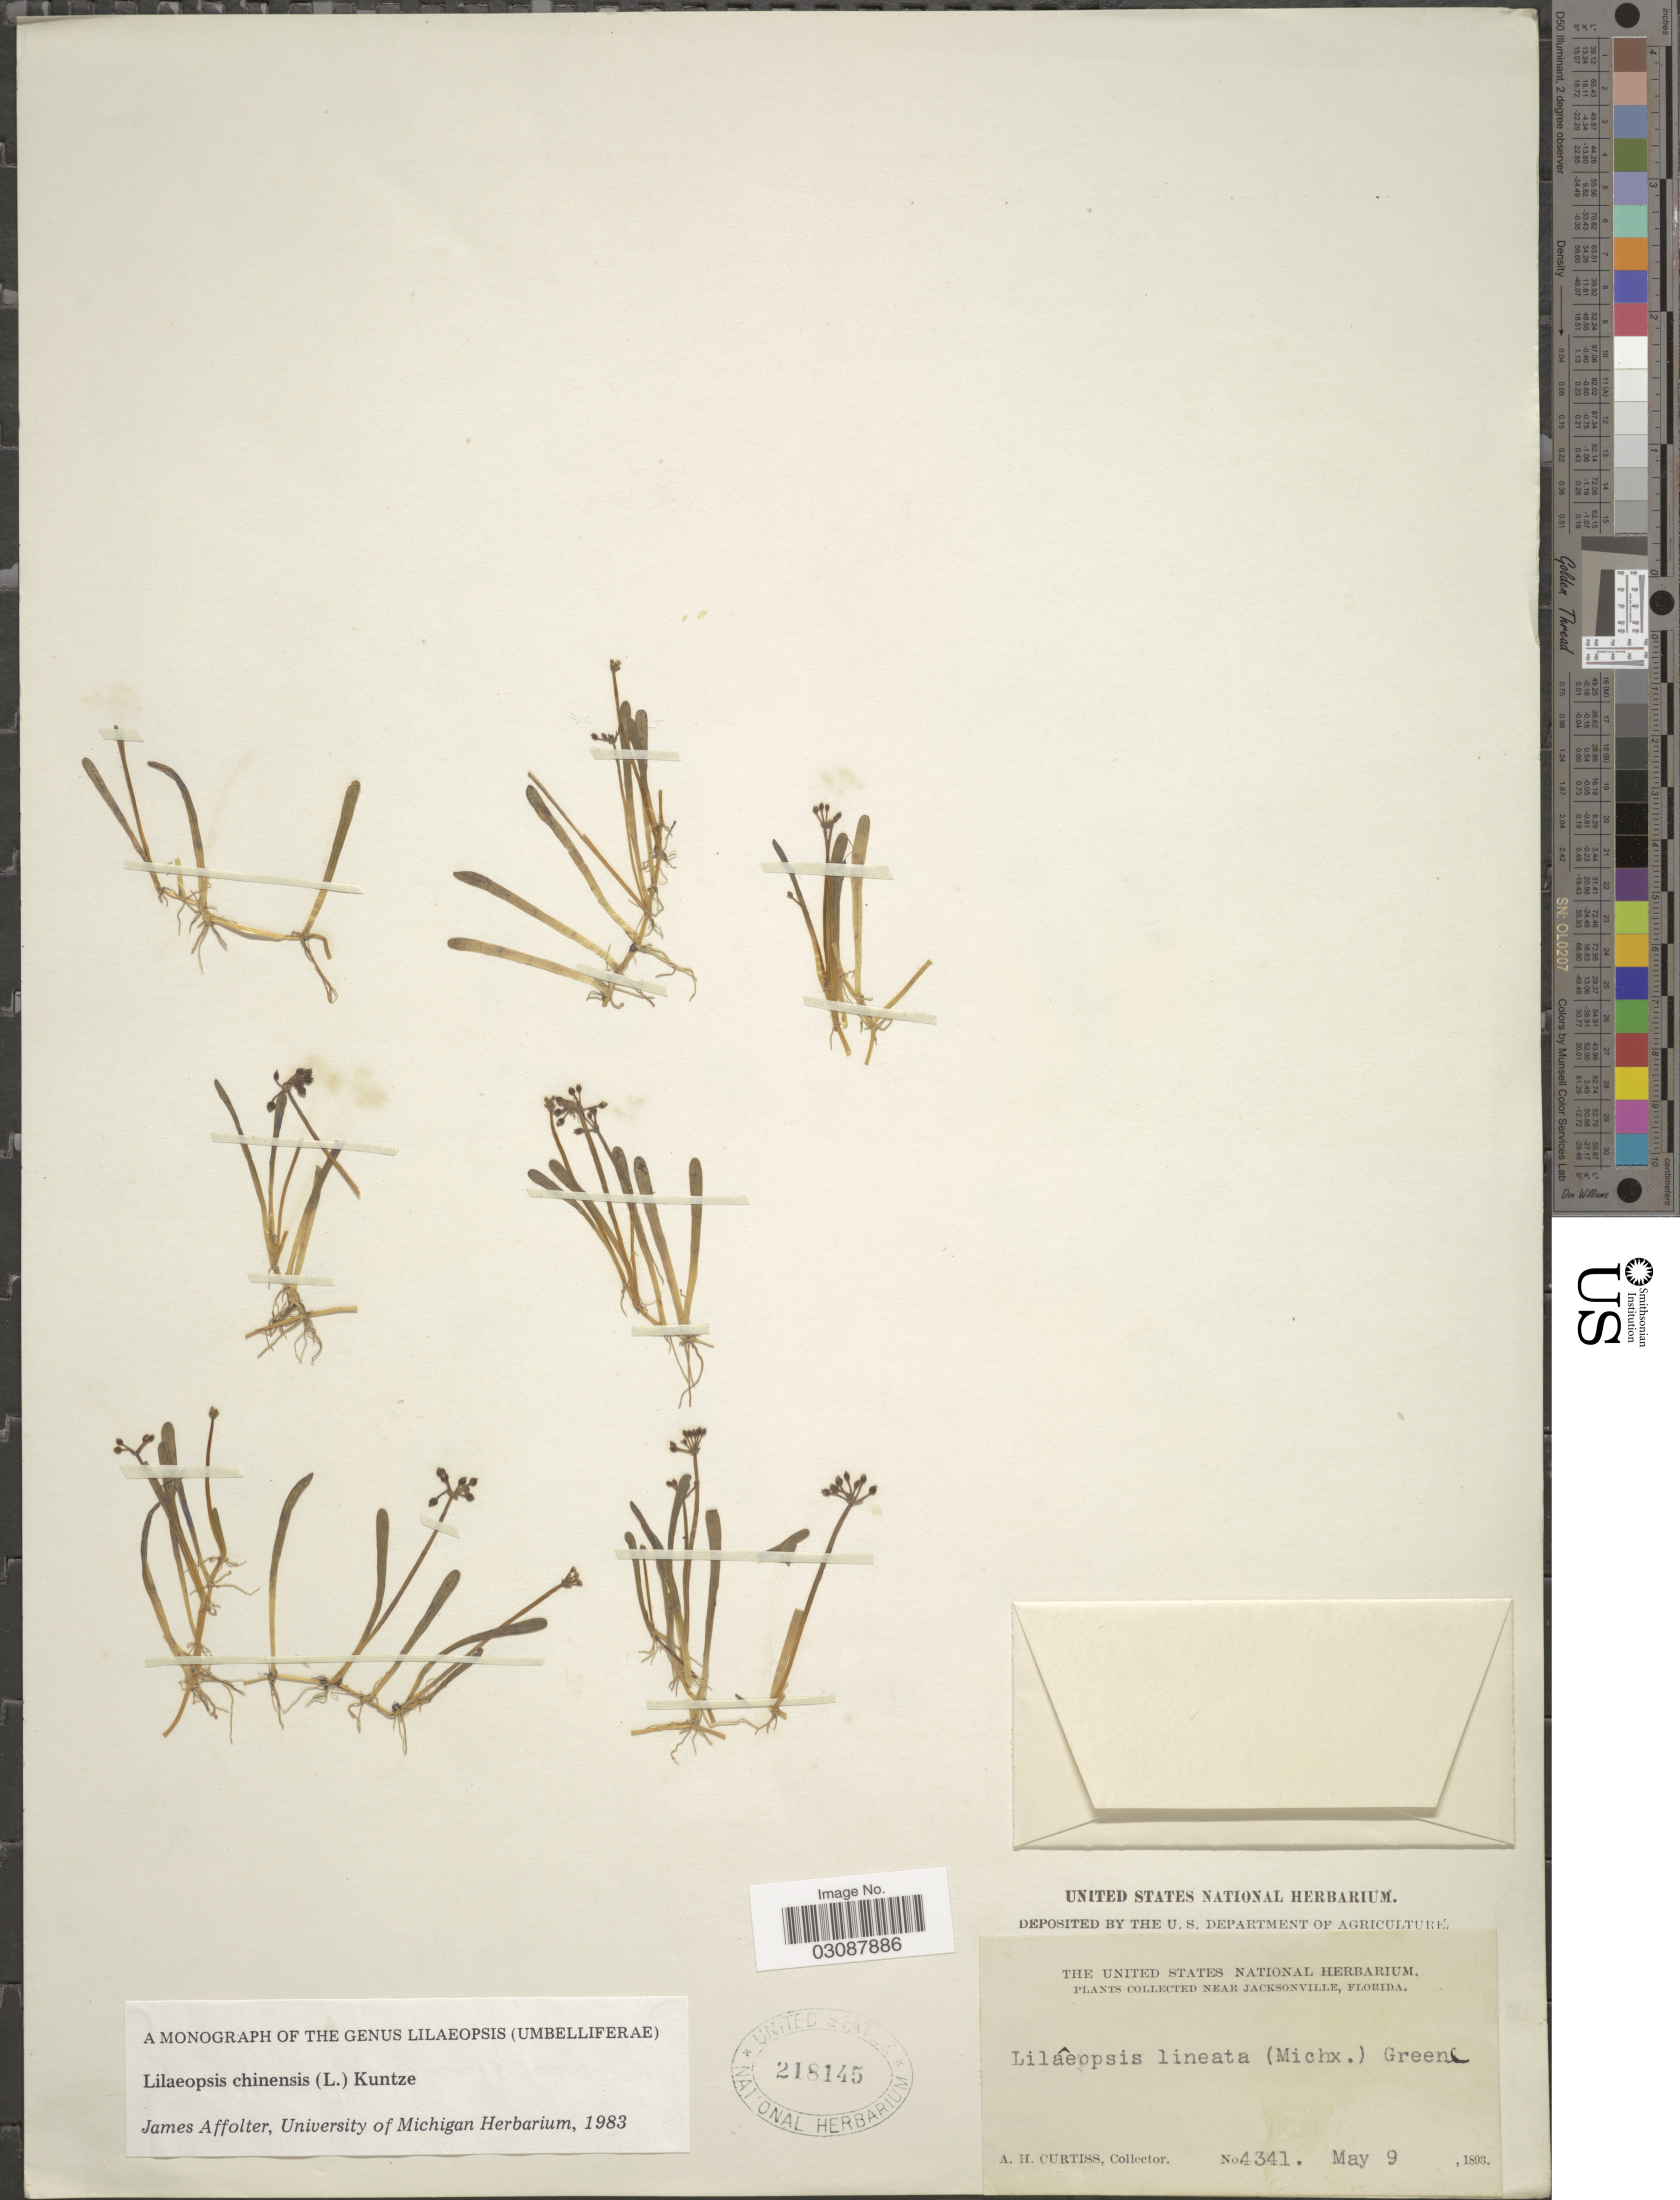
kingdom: Plantae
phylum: Tracheophyta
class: Magnoliopsida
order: Apiales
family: Apiaceae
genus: Lilaeopsis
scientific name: Lilaeopsis chinensis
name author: (L.) Kuntze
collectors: A. H. Curtiss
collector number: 4341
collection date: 1893-05-09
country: United States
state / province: Florida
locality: Near Jacksonville.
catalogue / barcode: US 218145